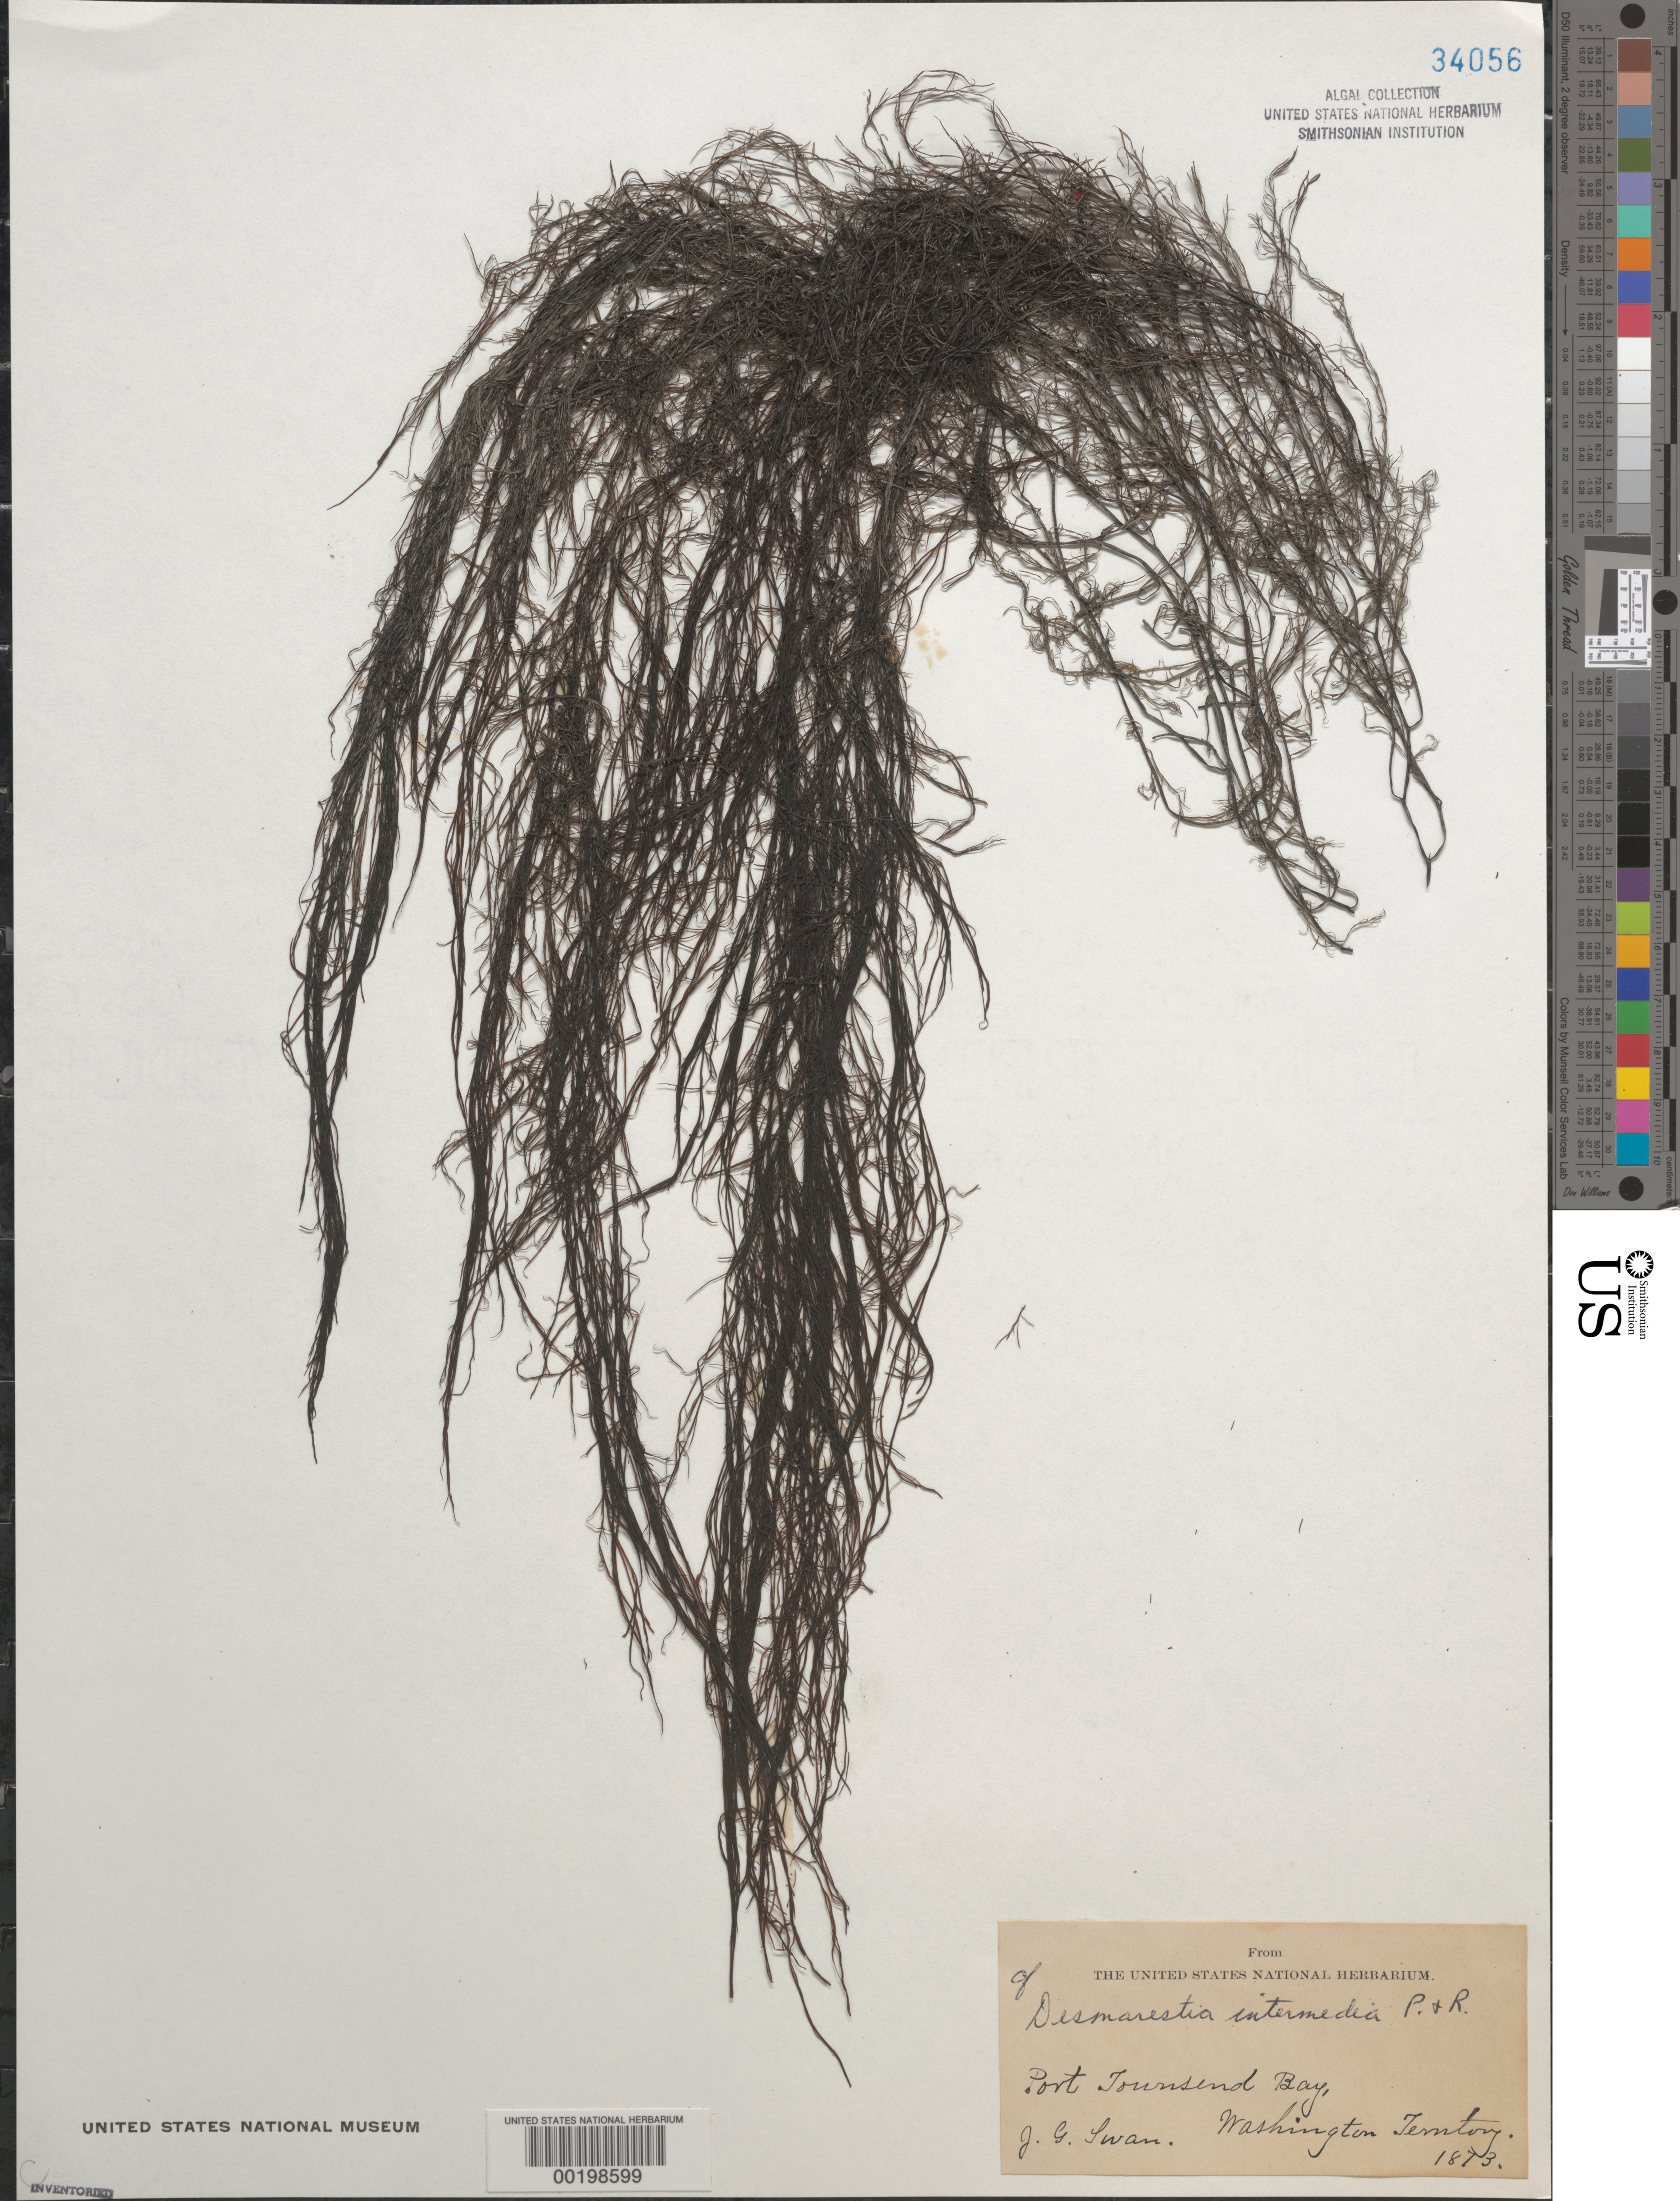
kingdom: Chromista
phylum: Ochrophyta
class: Phaeophyceae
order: Desmarestiales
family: Desmarestiaceae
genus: Desmarestia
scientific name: Desmarestia intermedia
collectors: J. Swan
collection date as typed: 1873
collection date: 1873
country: United States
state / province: Washington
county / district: Jefferson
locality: Port Townsend Bay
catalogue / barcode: US 34056